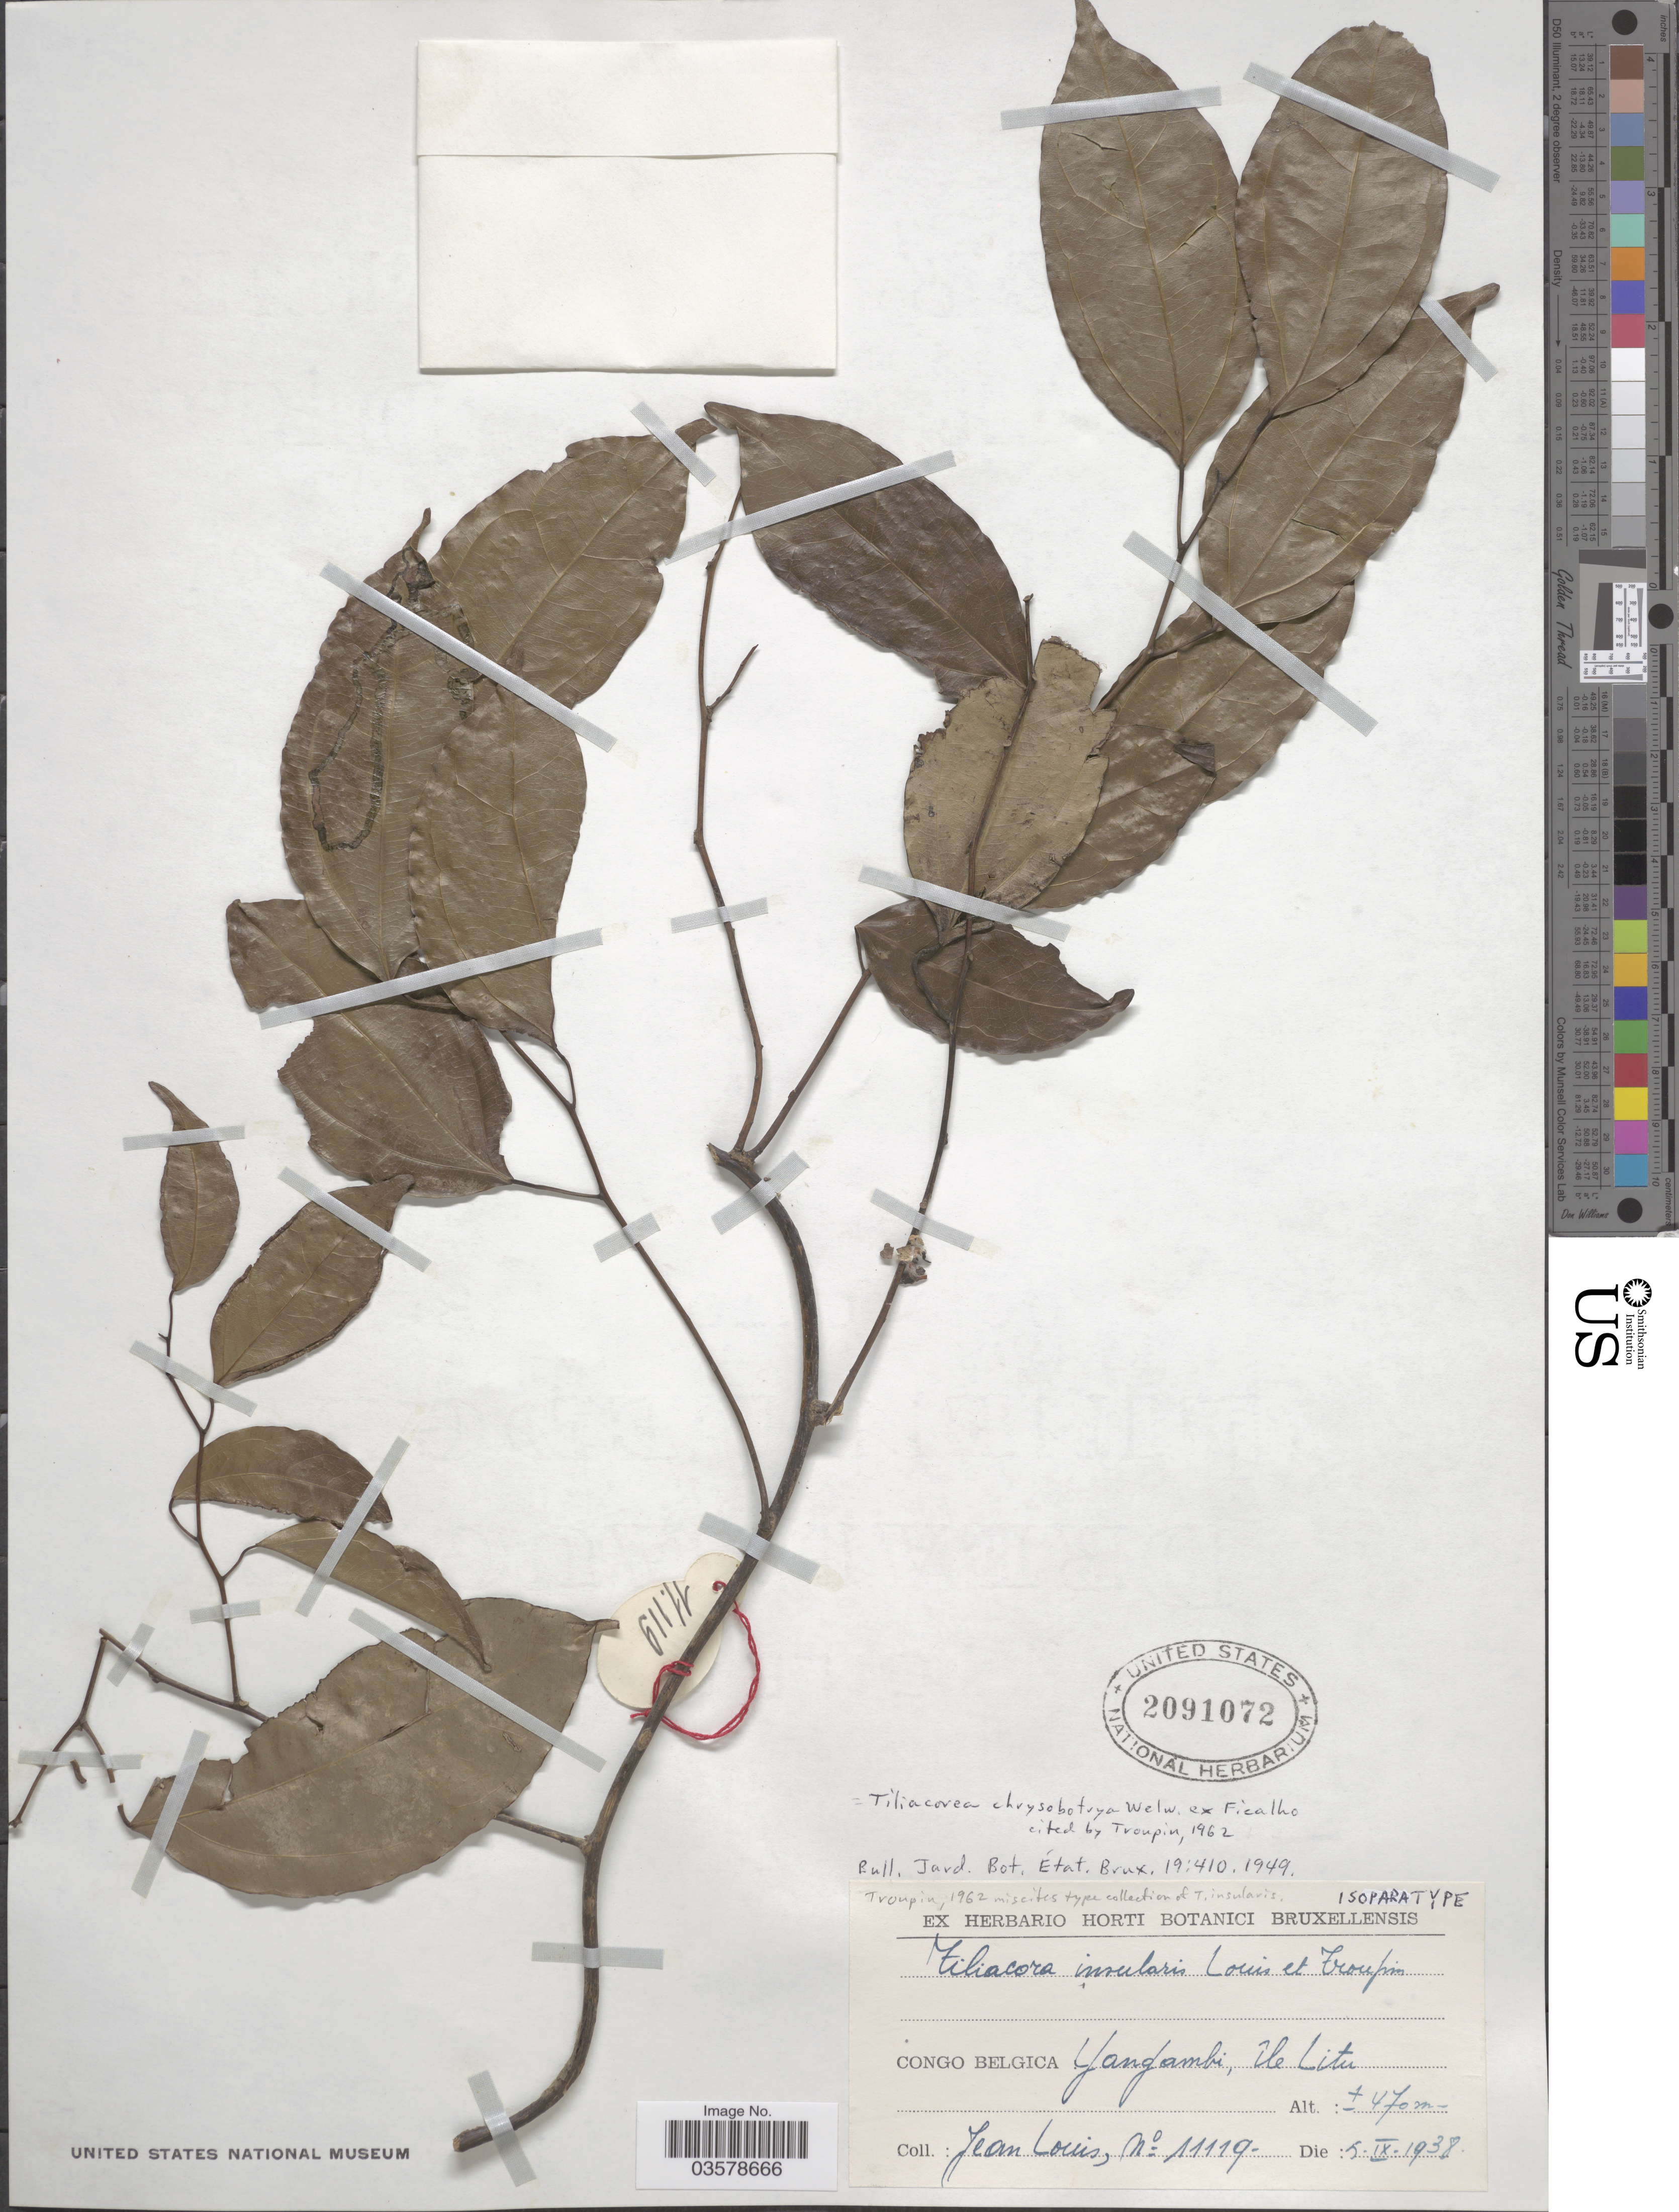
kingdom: Plantae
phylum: Tracheophyta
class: Magnoliopsida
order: Ranunculales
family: Menispermaceae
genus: Tiliacora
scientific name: Tiliacora chrysobotrya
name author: Welw. ex Ficalho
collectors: J. Louis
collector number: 11119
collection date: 1938-09-05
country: Congo, Democratic Republic of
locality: Congo Belgica: Yangambi, Ile Litu.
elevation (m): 470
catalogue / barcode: US 2091072